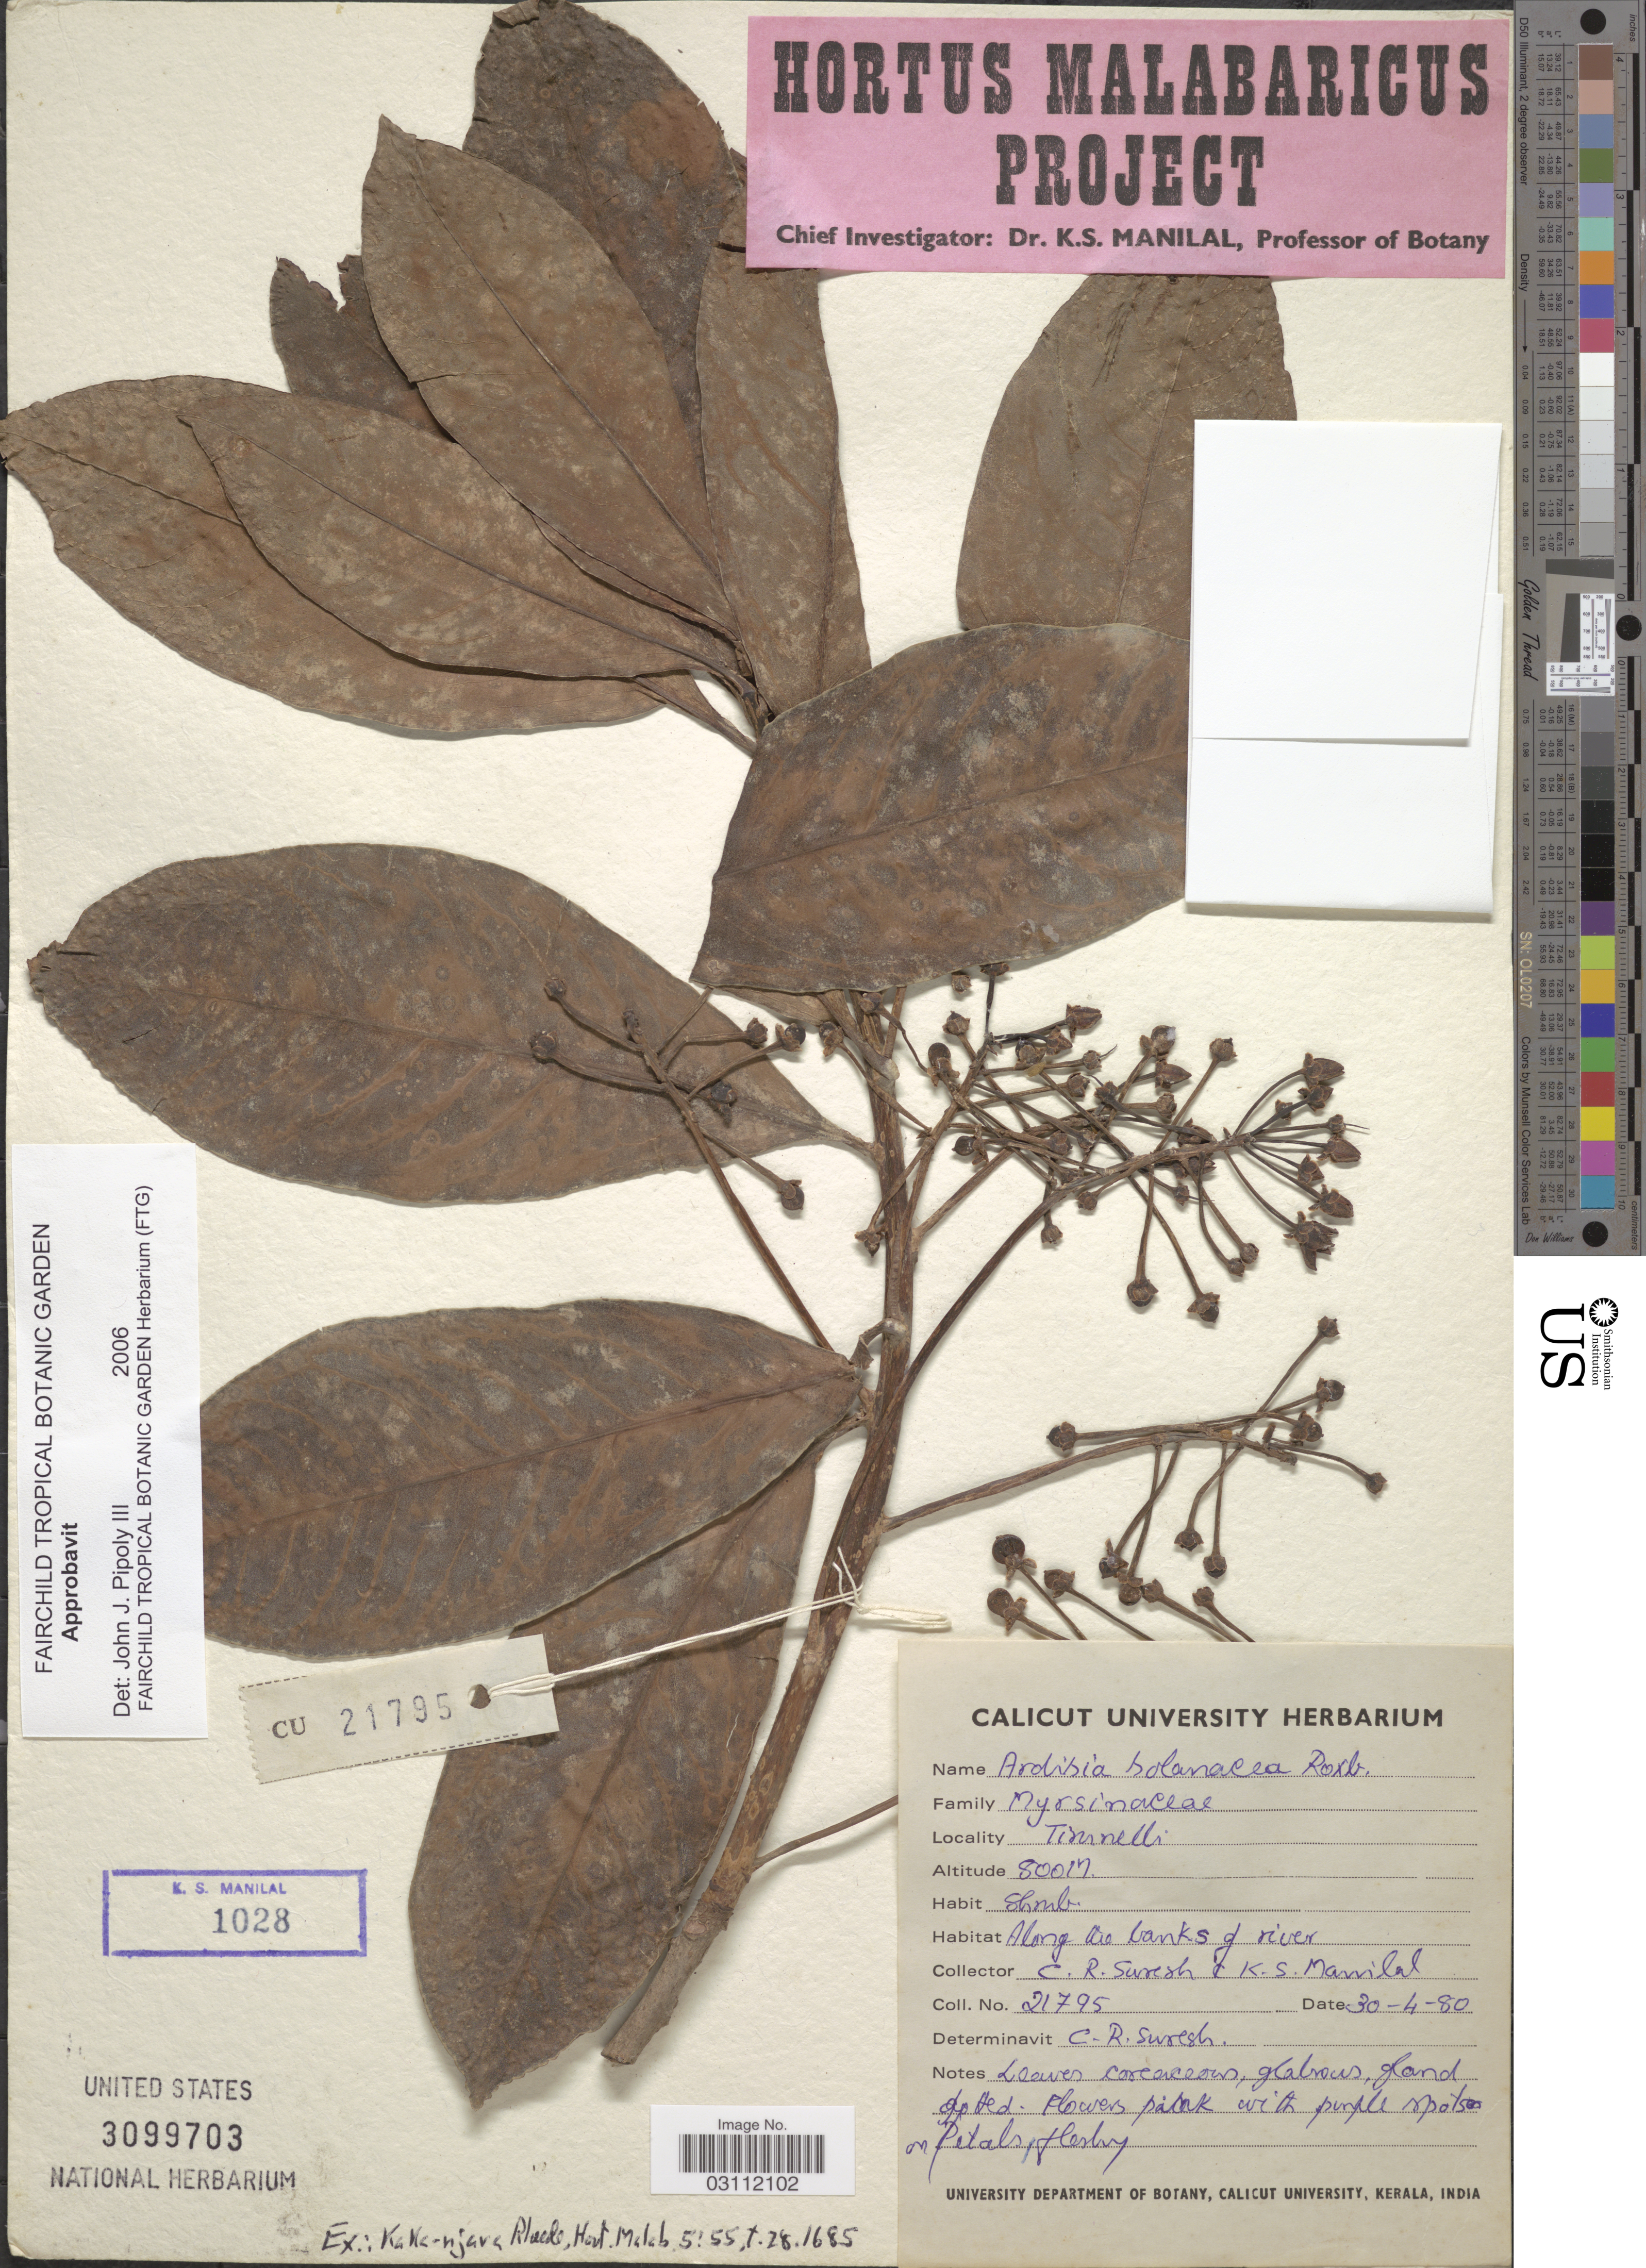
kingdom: Plantae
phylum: Tracheophyta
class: Magnoliopsida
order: Ericales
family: Primulaceae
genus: Ardisia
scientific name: Ardisia solanacea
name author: Roxb.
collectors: C. Suresh & K. Manilal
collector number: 21795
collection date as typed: Transcribed d/m/y: 30/4/80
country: India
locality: Tirunelli, Along the banks of river.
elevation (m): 800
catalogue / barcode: US 3099703